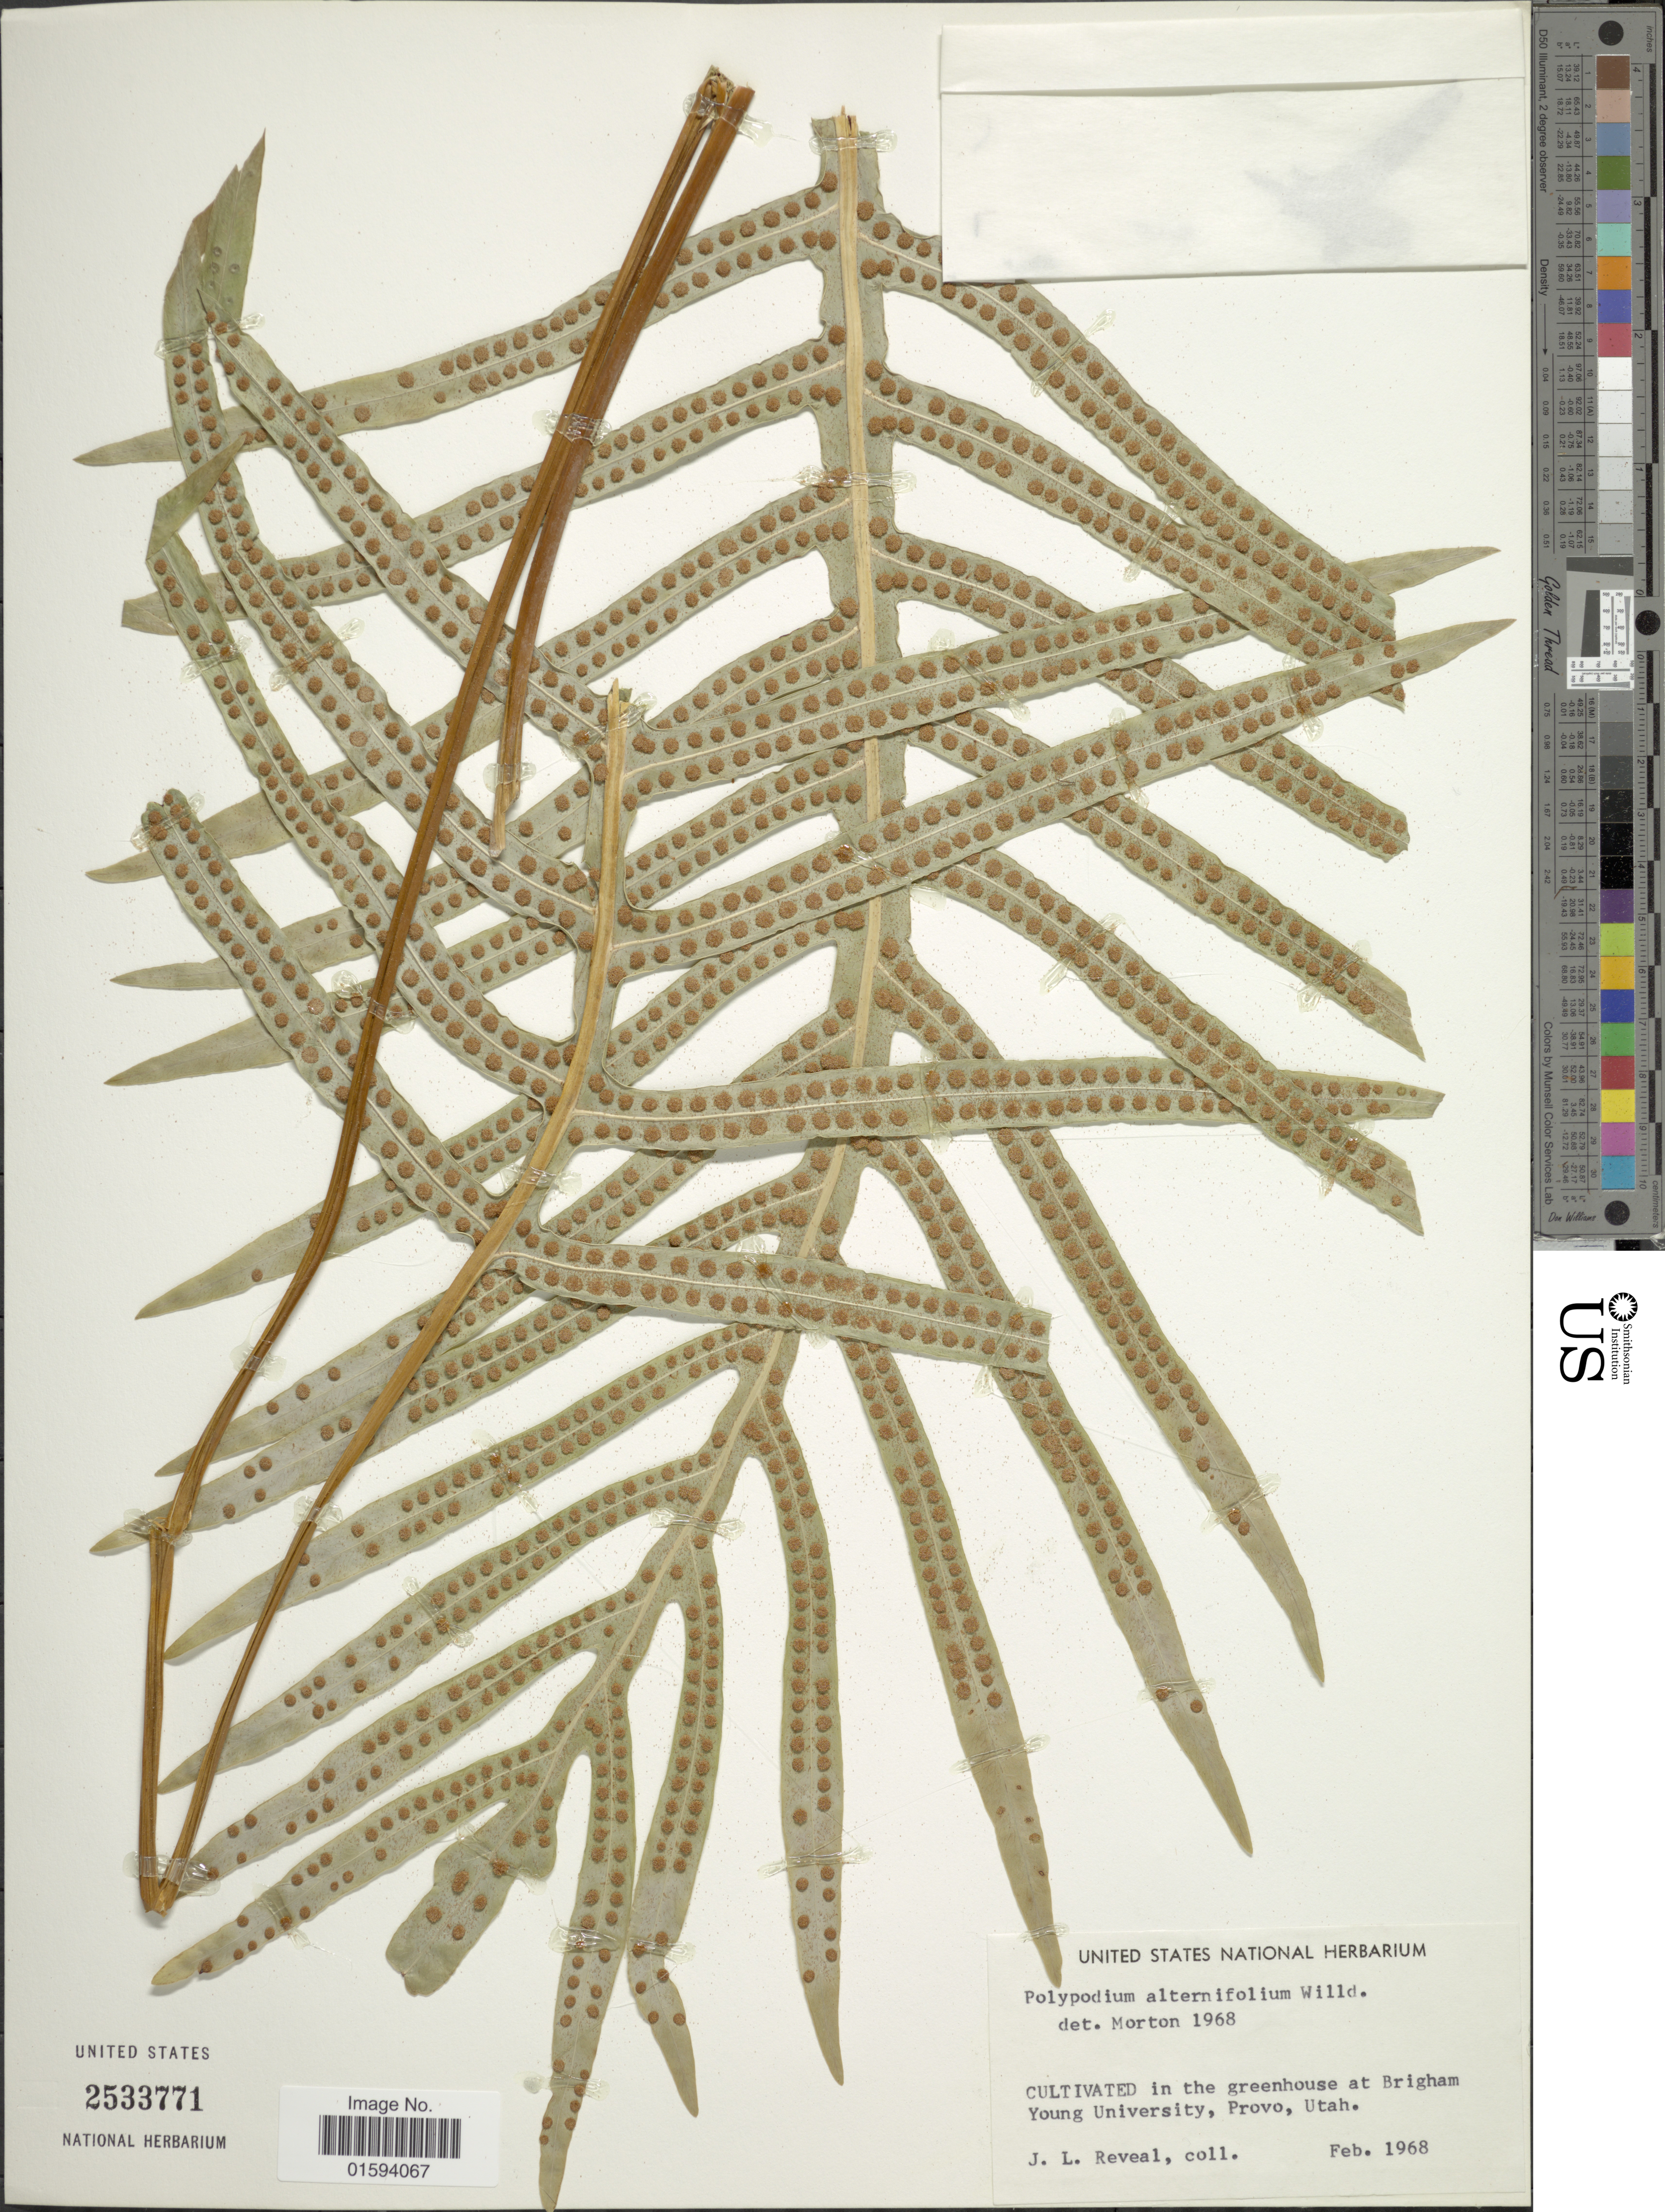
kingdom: Plantae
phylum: Tracheophyta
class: Polypodiopsida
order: Polypodiales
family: Polypodiaceae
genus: Polypodium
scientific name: Polypodium alternifolium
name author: Mett.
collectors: J. L. Reveal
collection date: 1968-02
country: United States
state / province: Utah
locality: The greenhouse at Brigham Young University, Provo.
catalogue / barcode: US 2533771